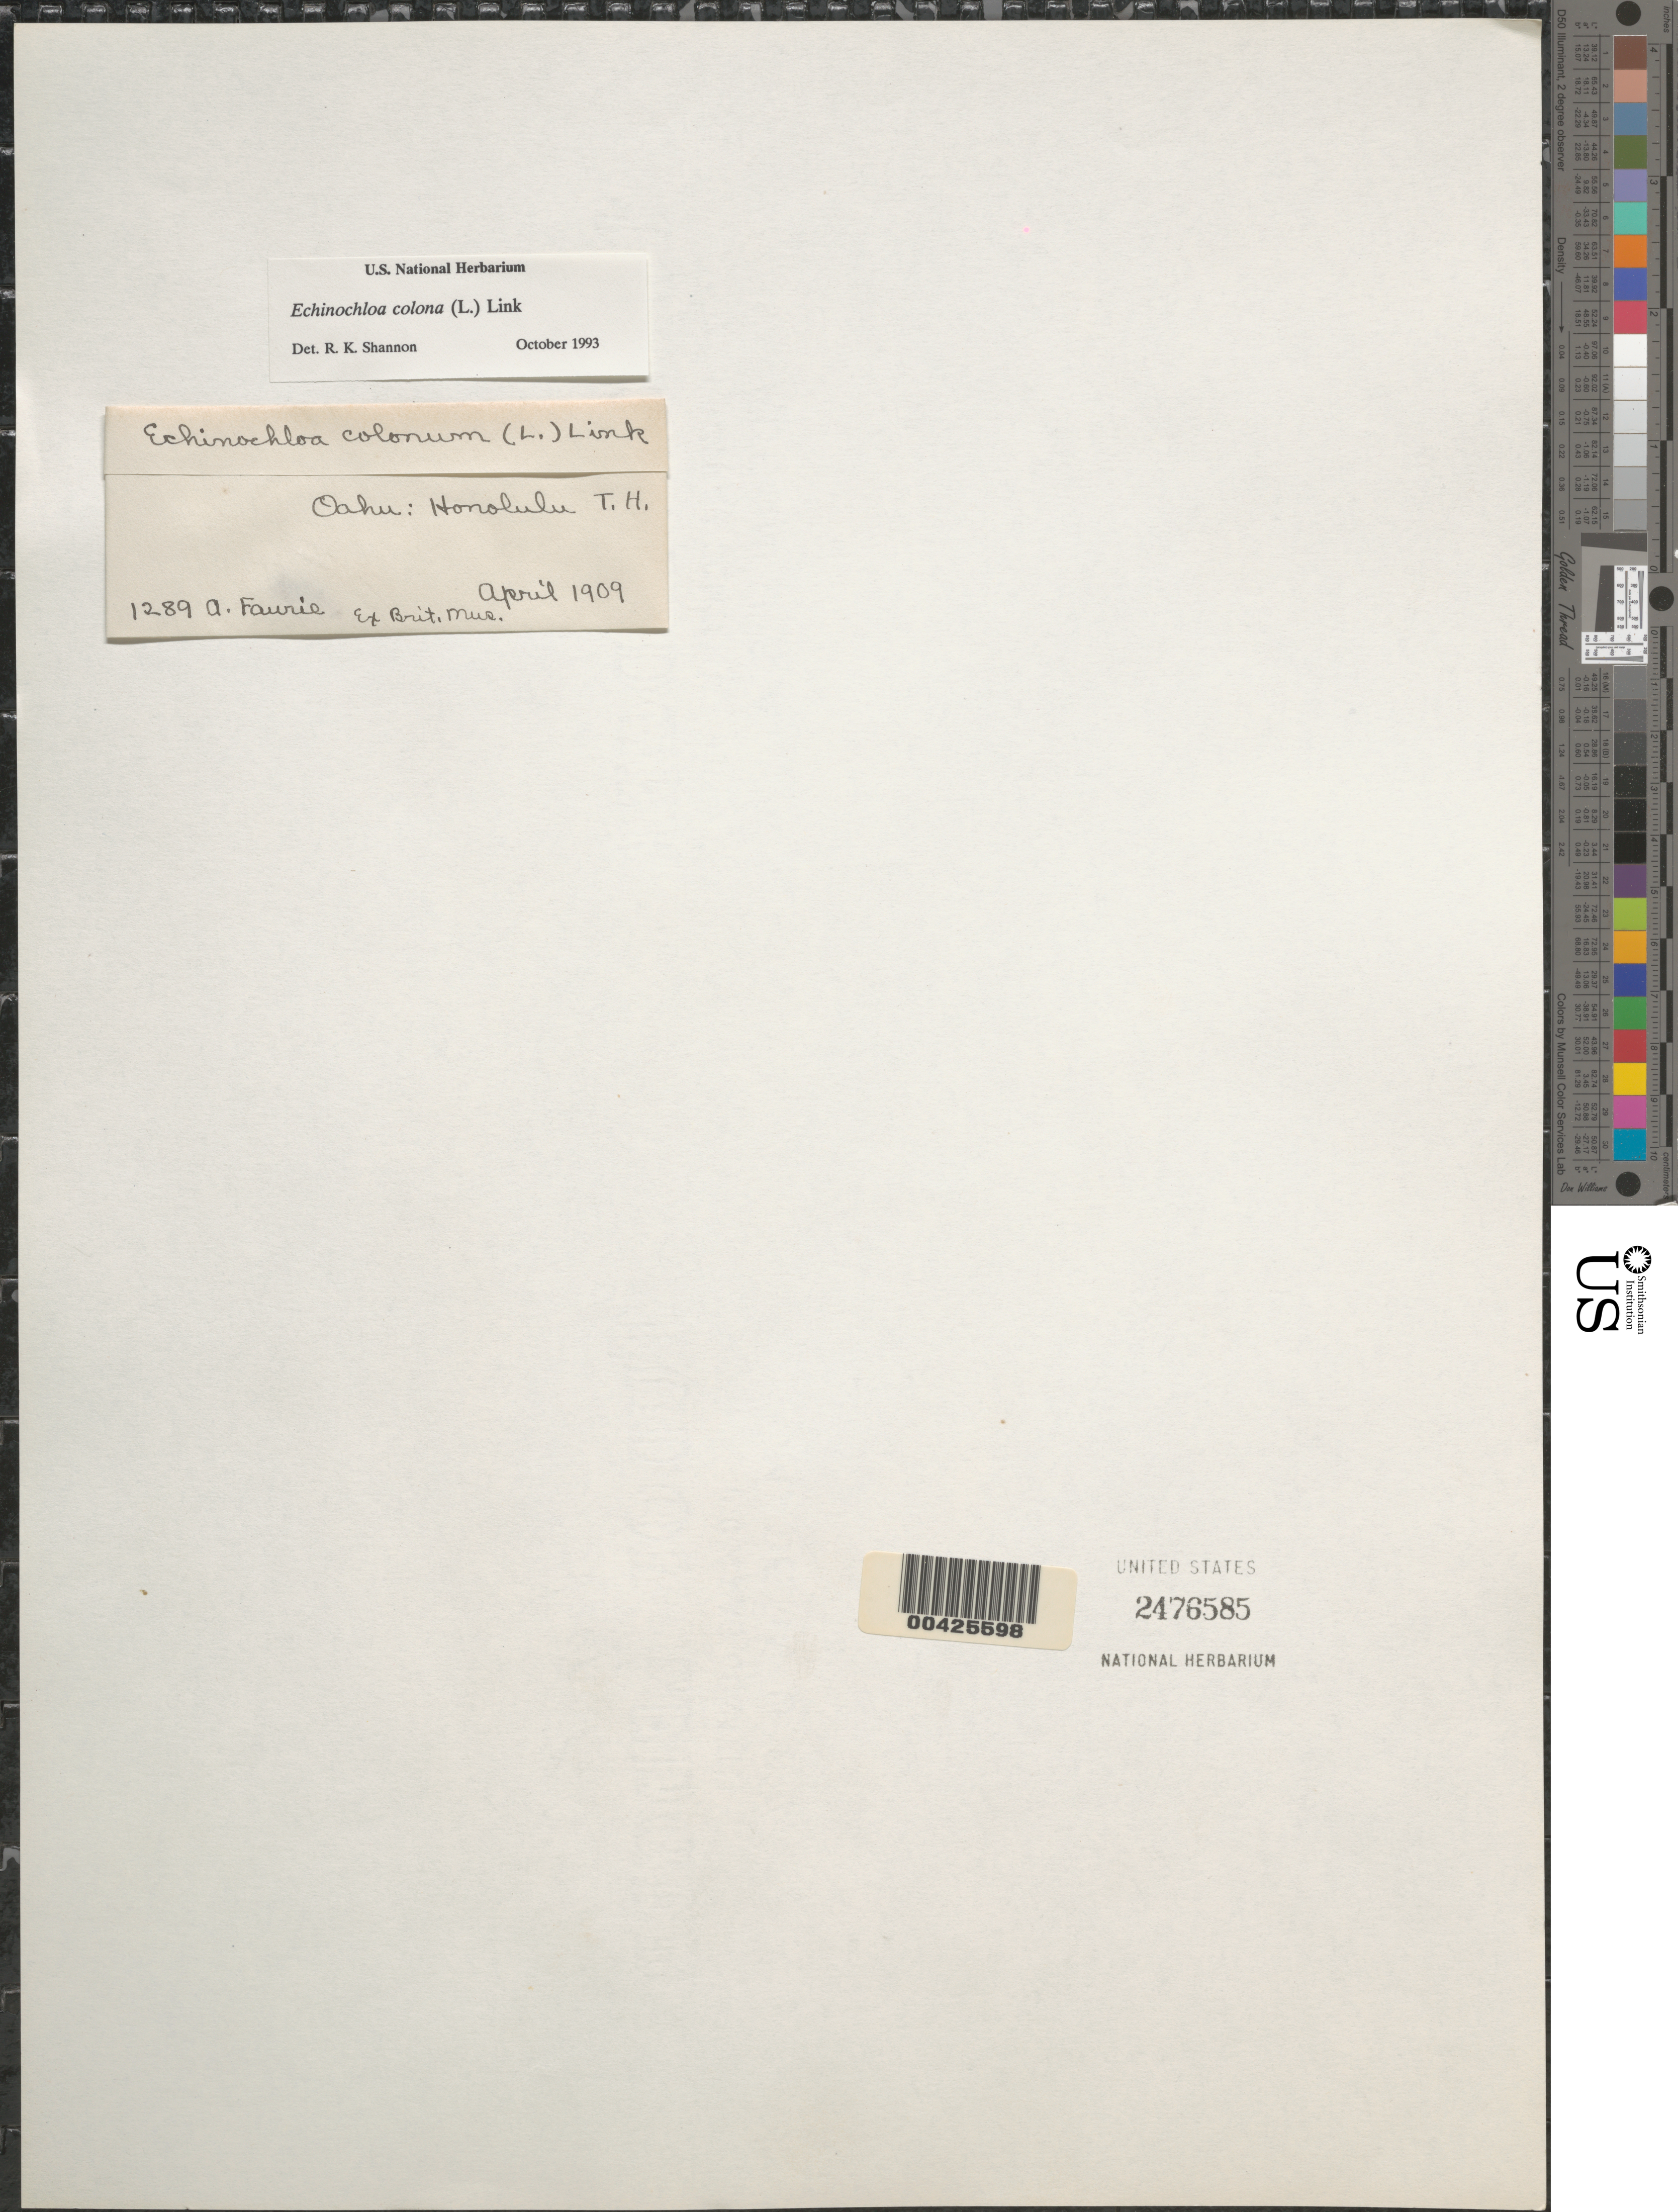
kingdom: Plantae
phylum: Tracheophyta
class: Liliopsida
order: Poales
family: Poaceae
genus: Echinochloa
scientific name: Echinochloa colona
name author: (L.) Link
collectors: A. Faurie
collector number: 1289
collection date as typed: Apr 1909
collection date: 1909-04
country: United States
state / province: Hawaii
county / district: Honolulu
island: Oahu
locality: Honolulu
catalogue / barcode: US 2476585